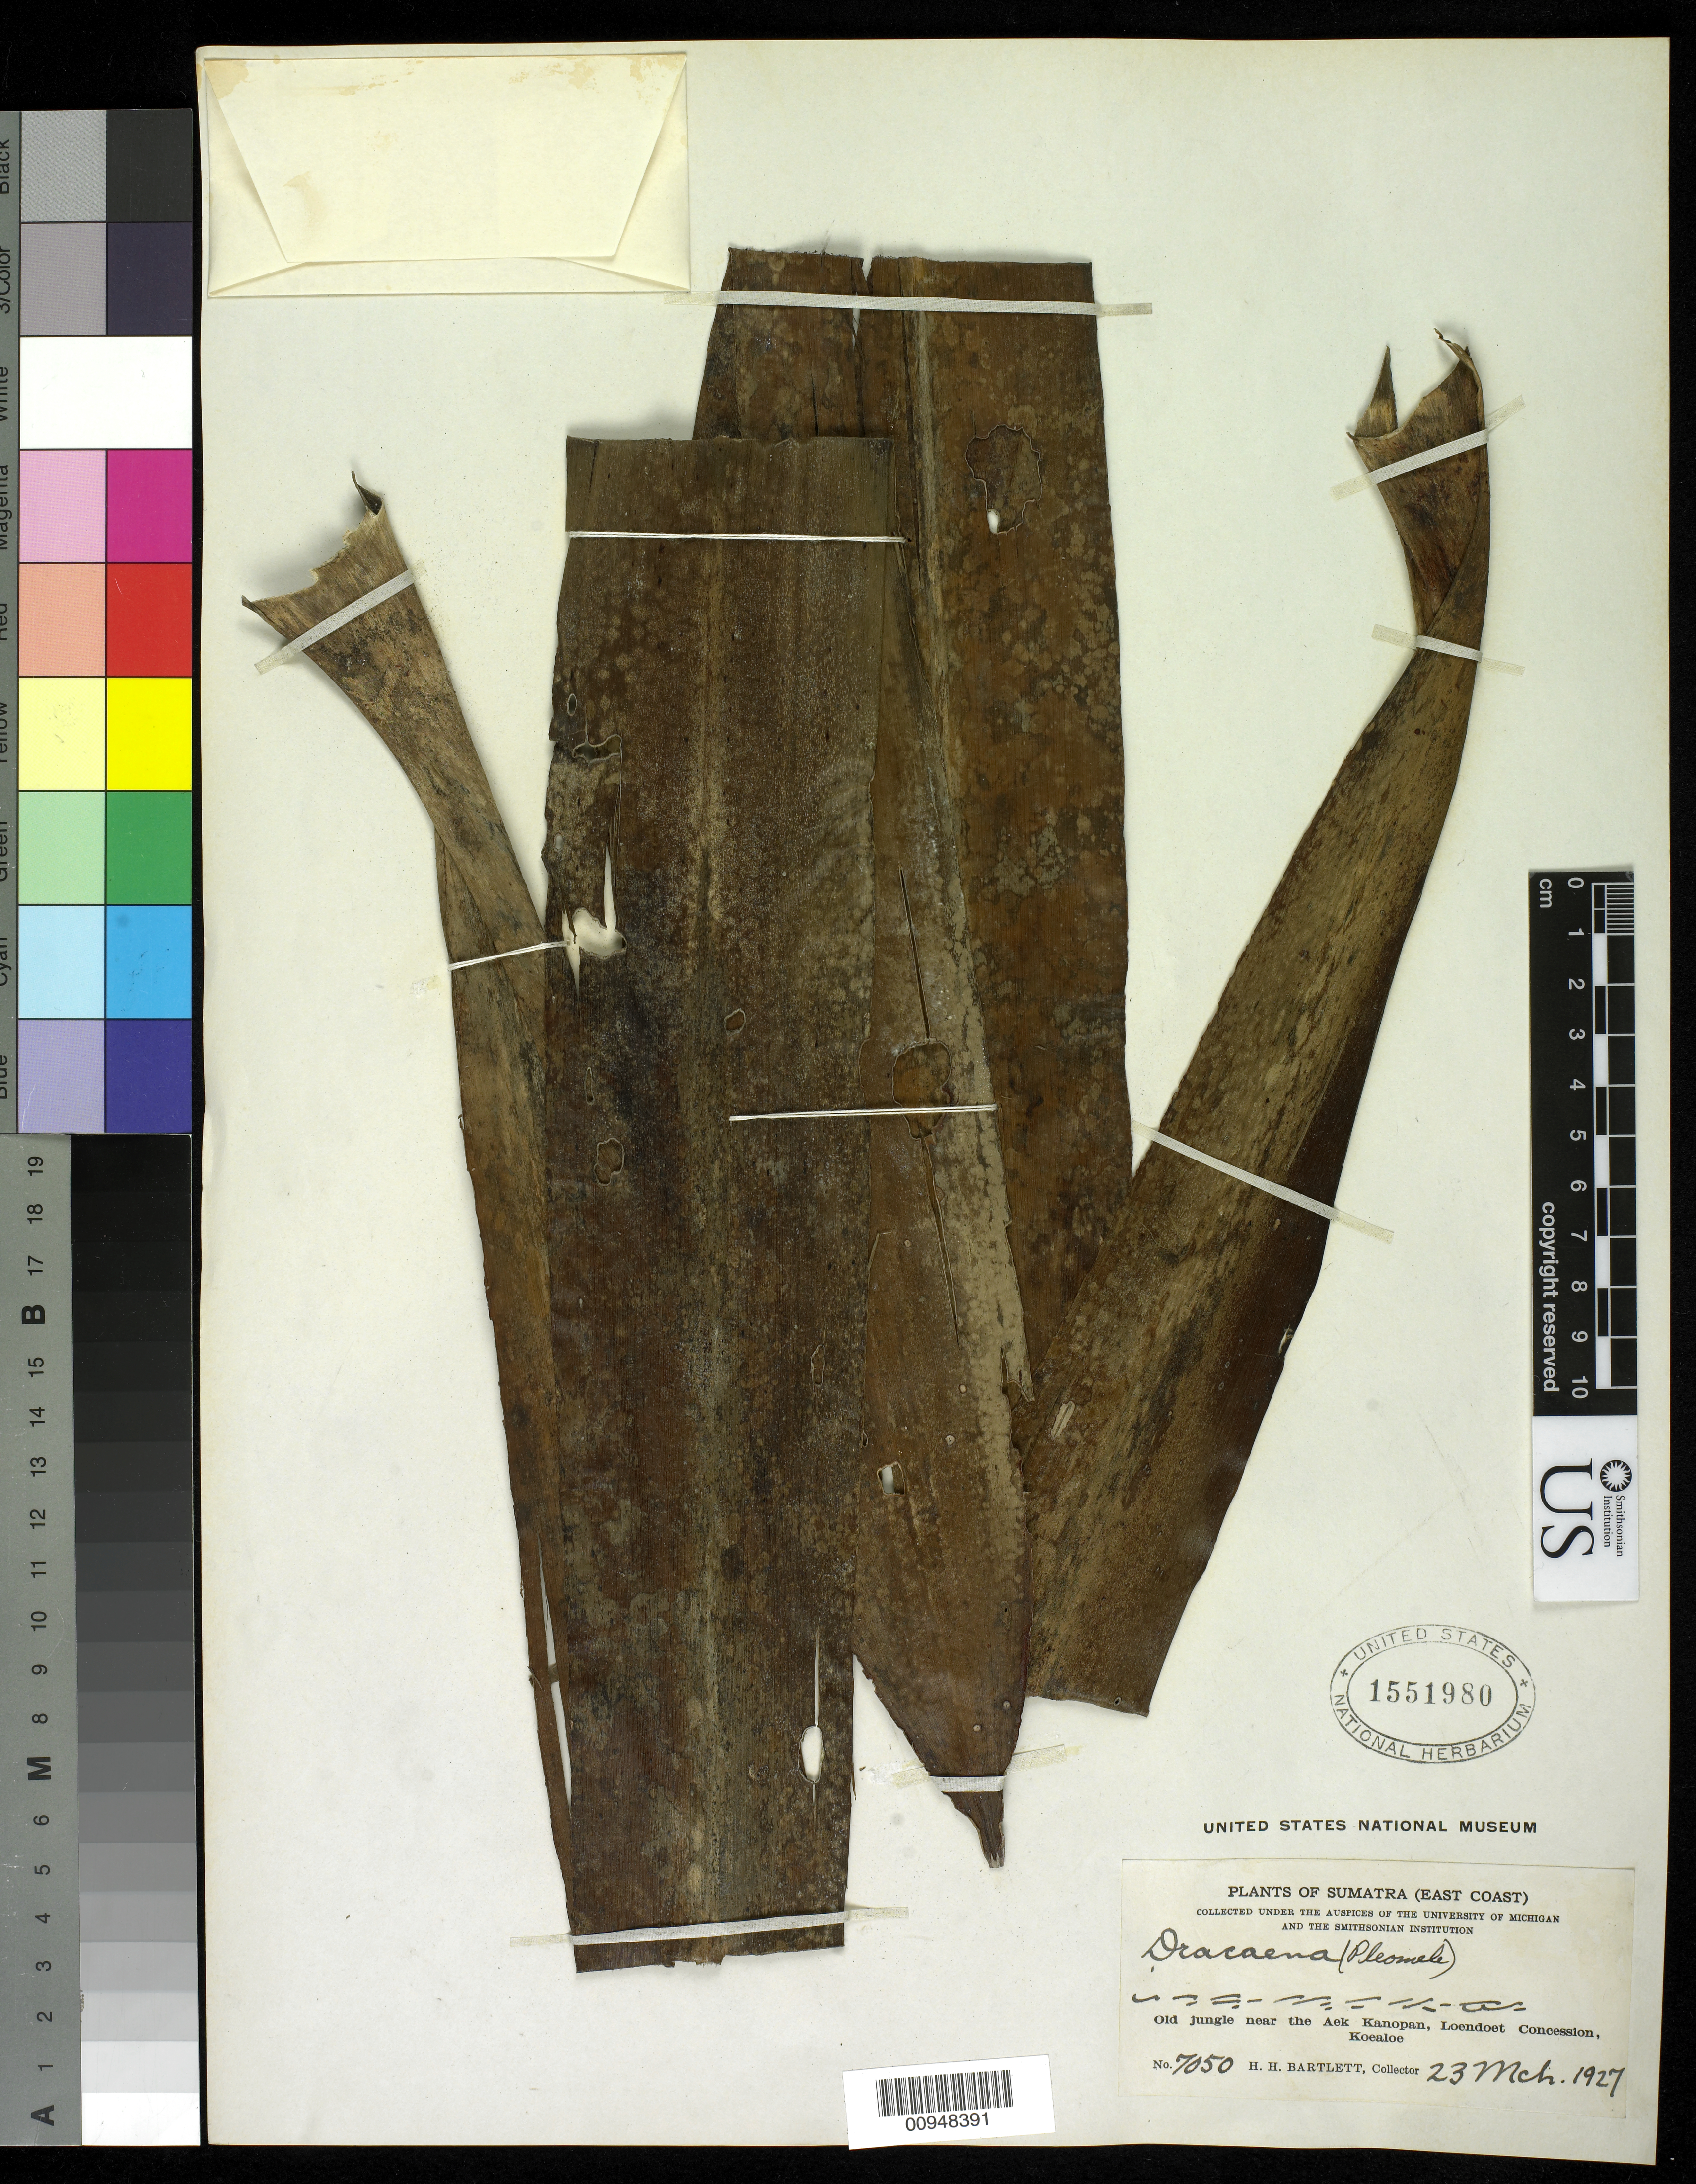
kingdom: Plantae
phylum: Tracheophyta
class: Liliopsida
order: Asparagales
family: Asparagaceae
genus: Dracaena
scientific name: Dracaena sp.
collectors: H. H. Bartlett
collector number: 7050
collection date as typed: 23 Mar 1927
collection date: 1927-03-23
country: Indonesia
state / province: Sumatra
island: Sumatra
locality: Old jungle near the Aek Kanopan, Loendoet Concession, Koealoe.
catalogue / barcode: US 1551980